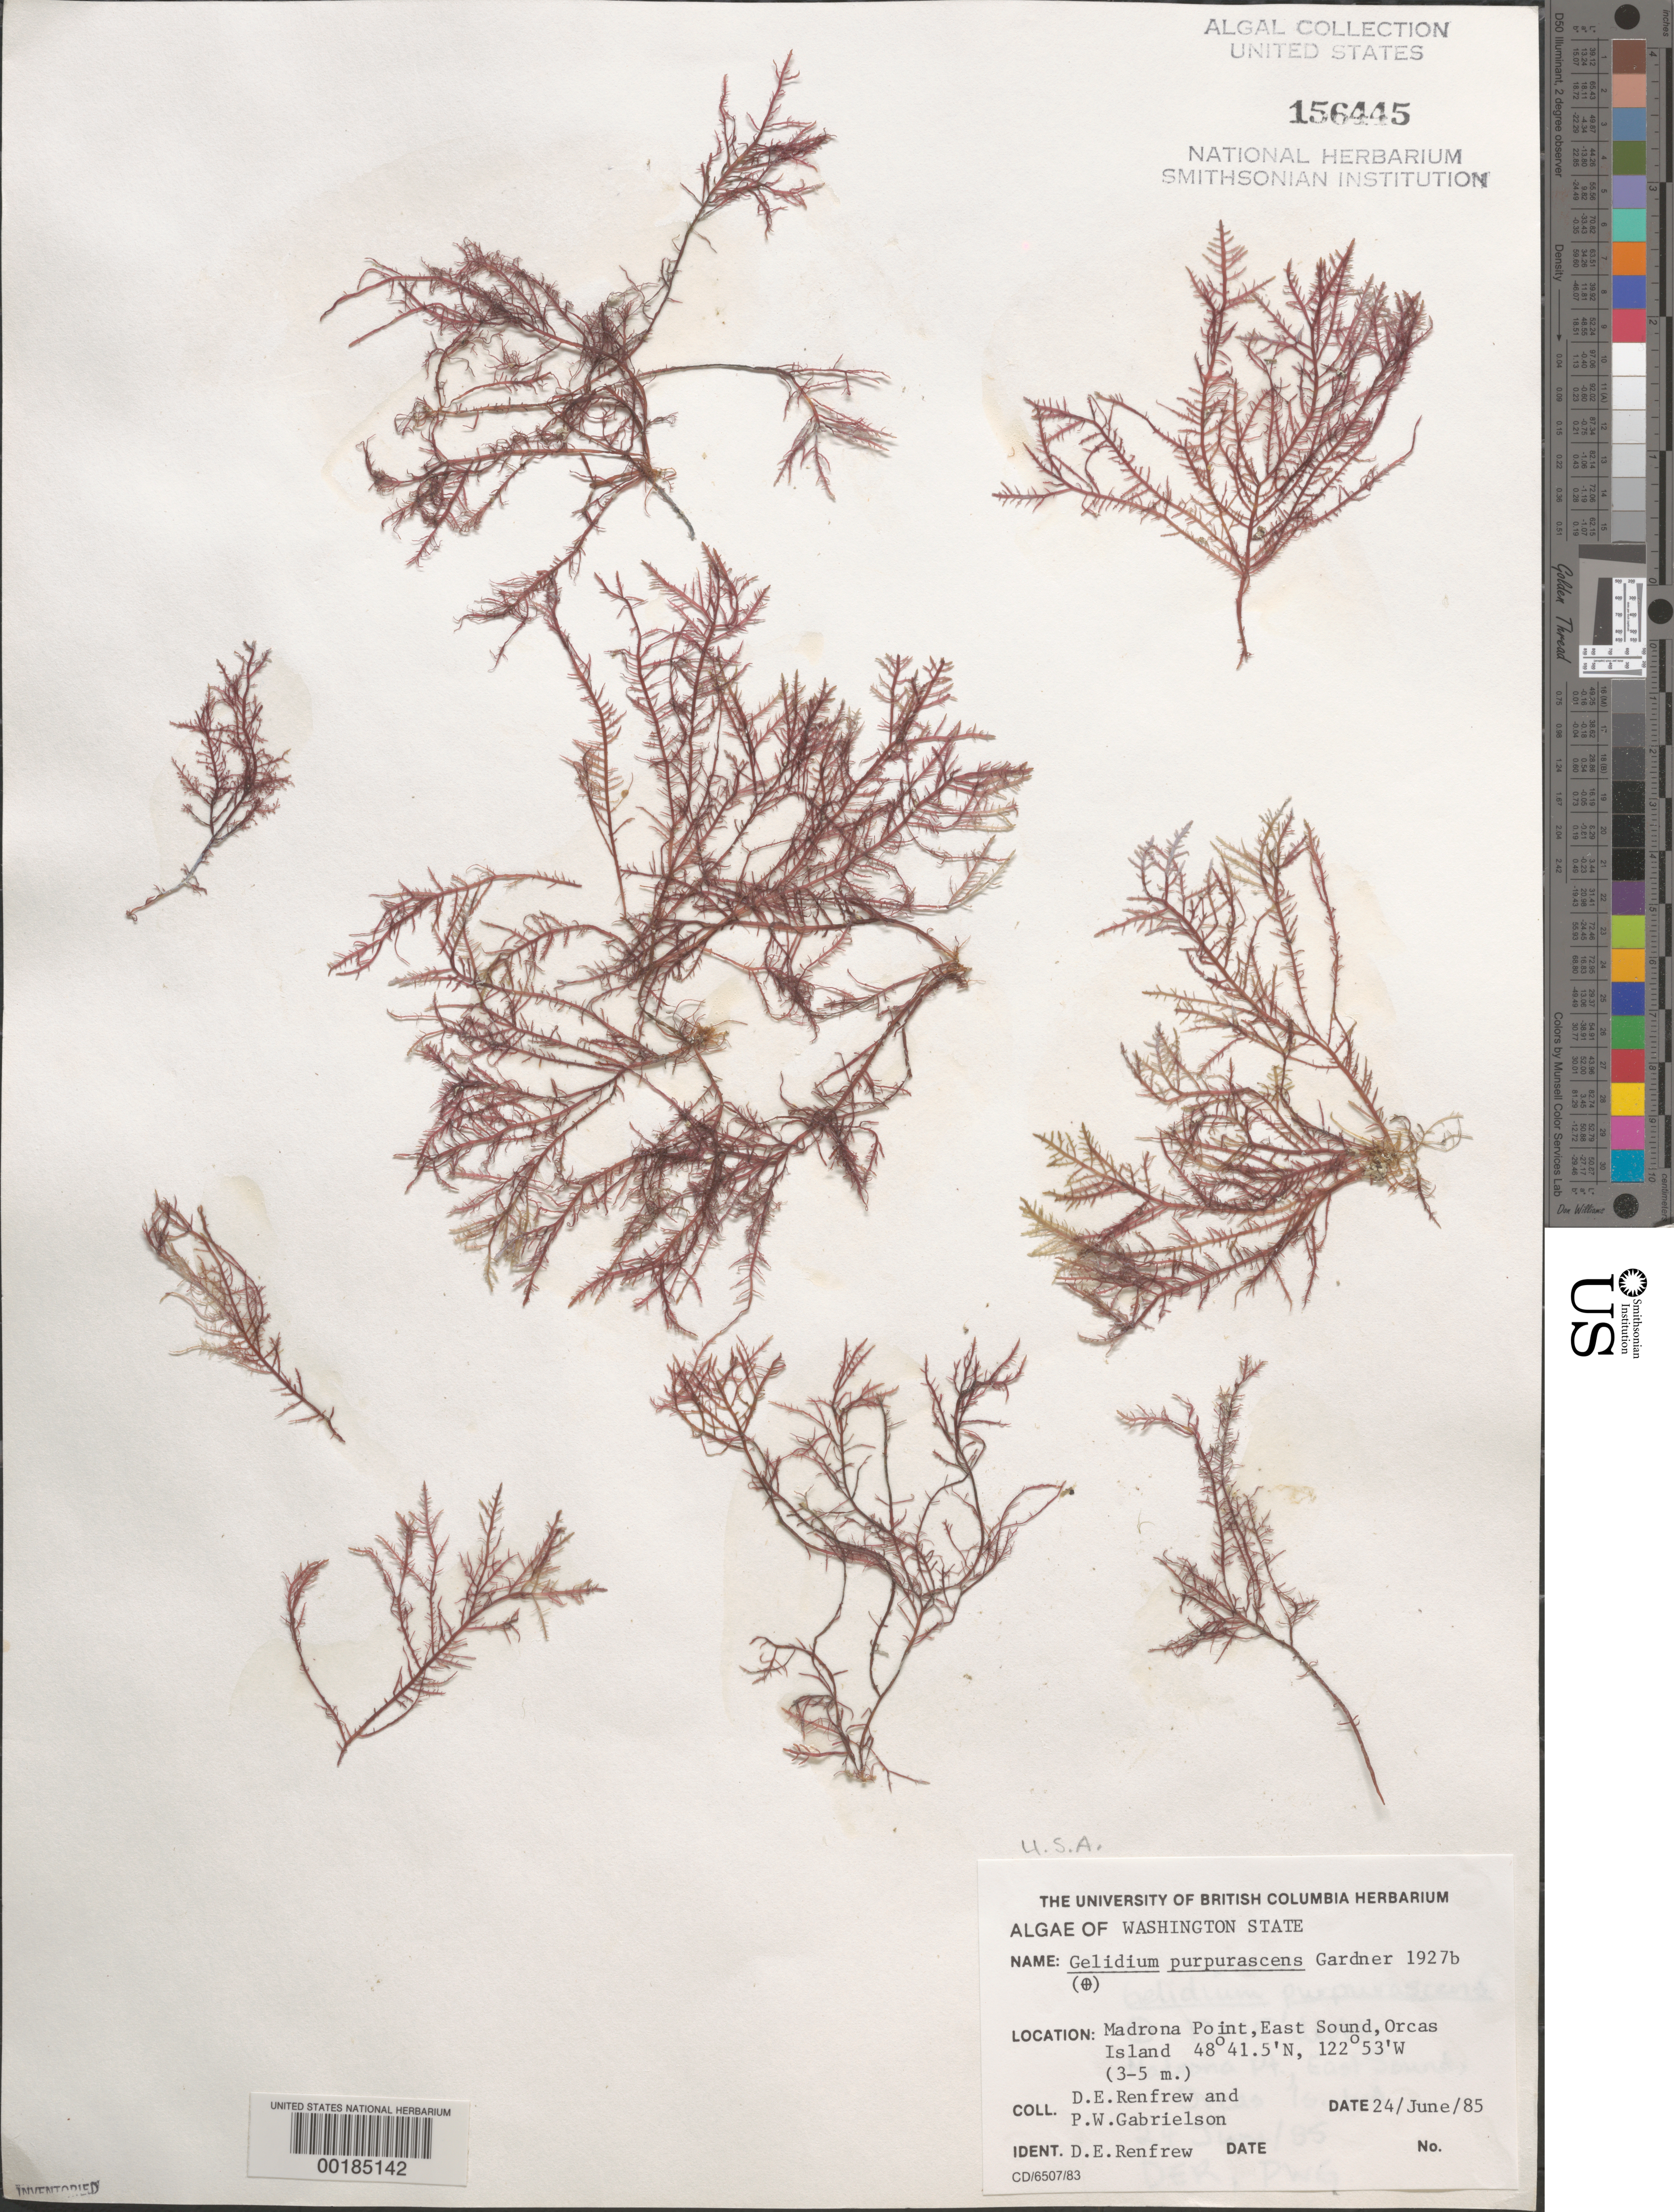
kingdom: Plantae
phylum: Rhodophyta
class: Florideophyceae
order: Gelidiales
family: Gelidiaceae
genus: Gelidium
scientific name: Gelidium purpurascens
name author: N.L. Gardner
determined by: Renfrew, D. E.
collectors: D. Renfrew & P. W. Gabrielson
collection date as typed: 24 Jun 1985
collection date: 1985-06-24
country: United States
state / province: Washington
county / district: San Juan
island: Orcas Island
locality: Madrona Point, East Sound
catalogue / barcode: US 156445